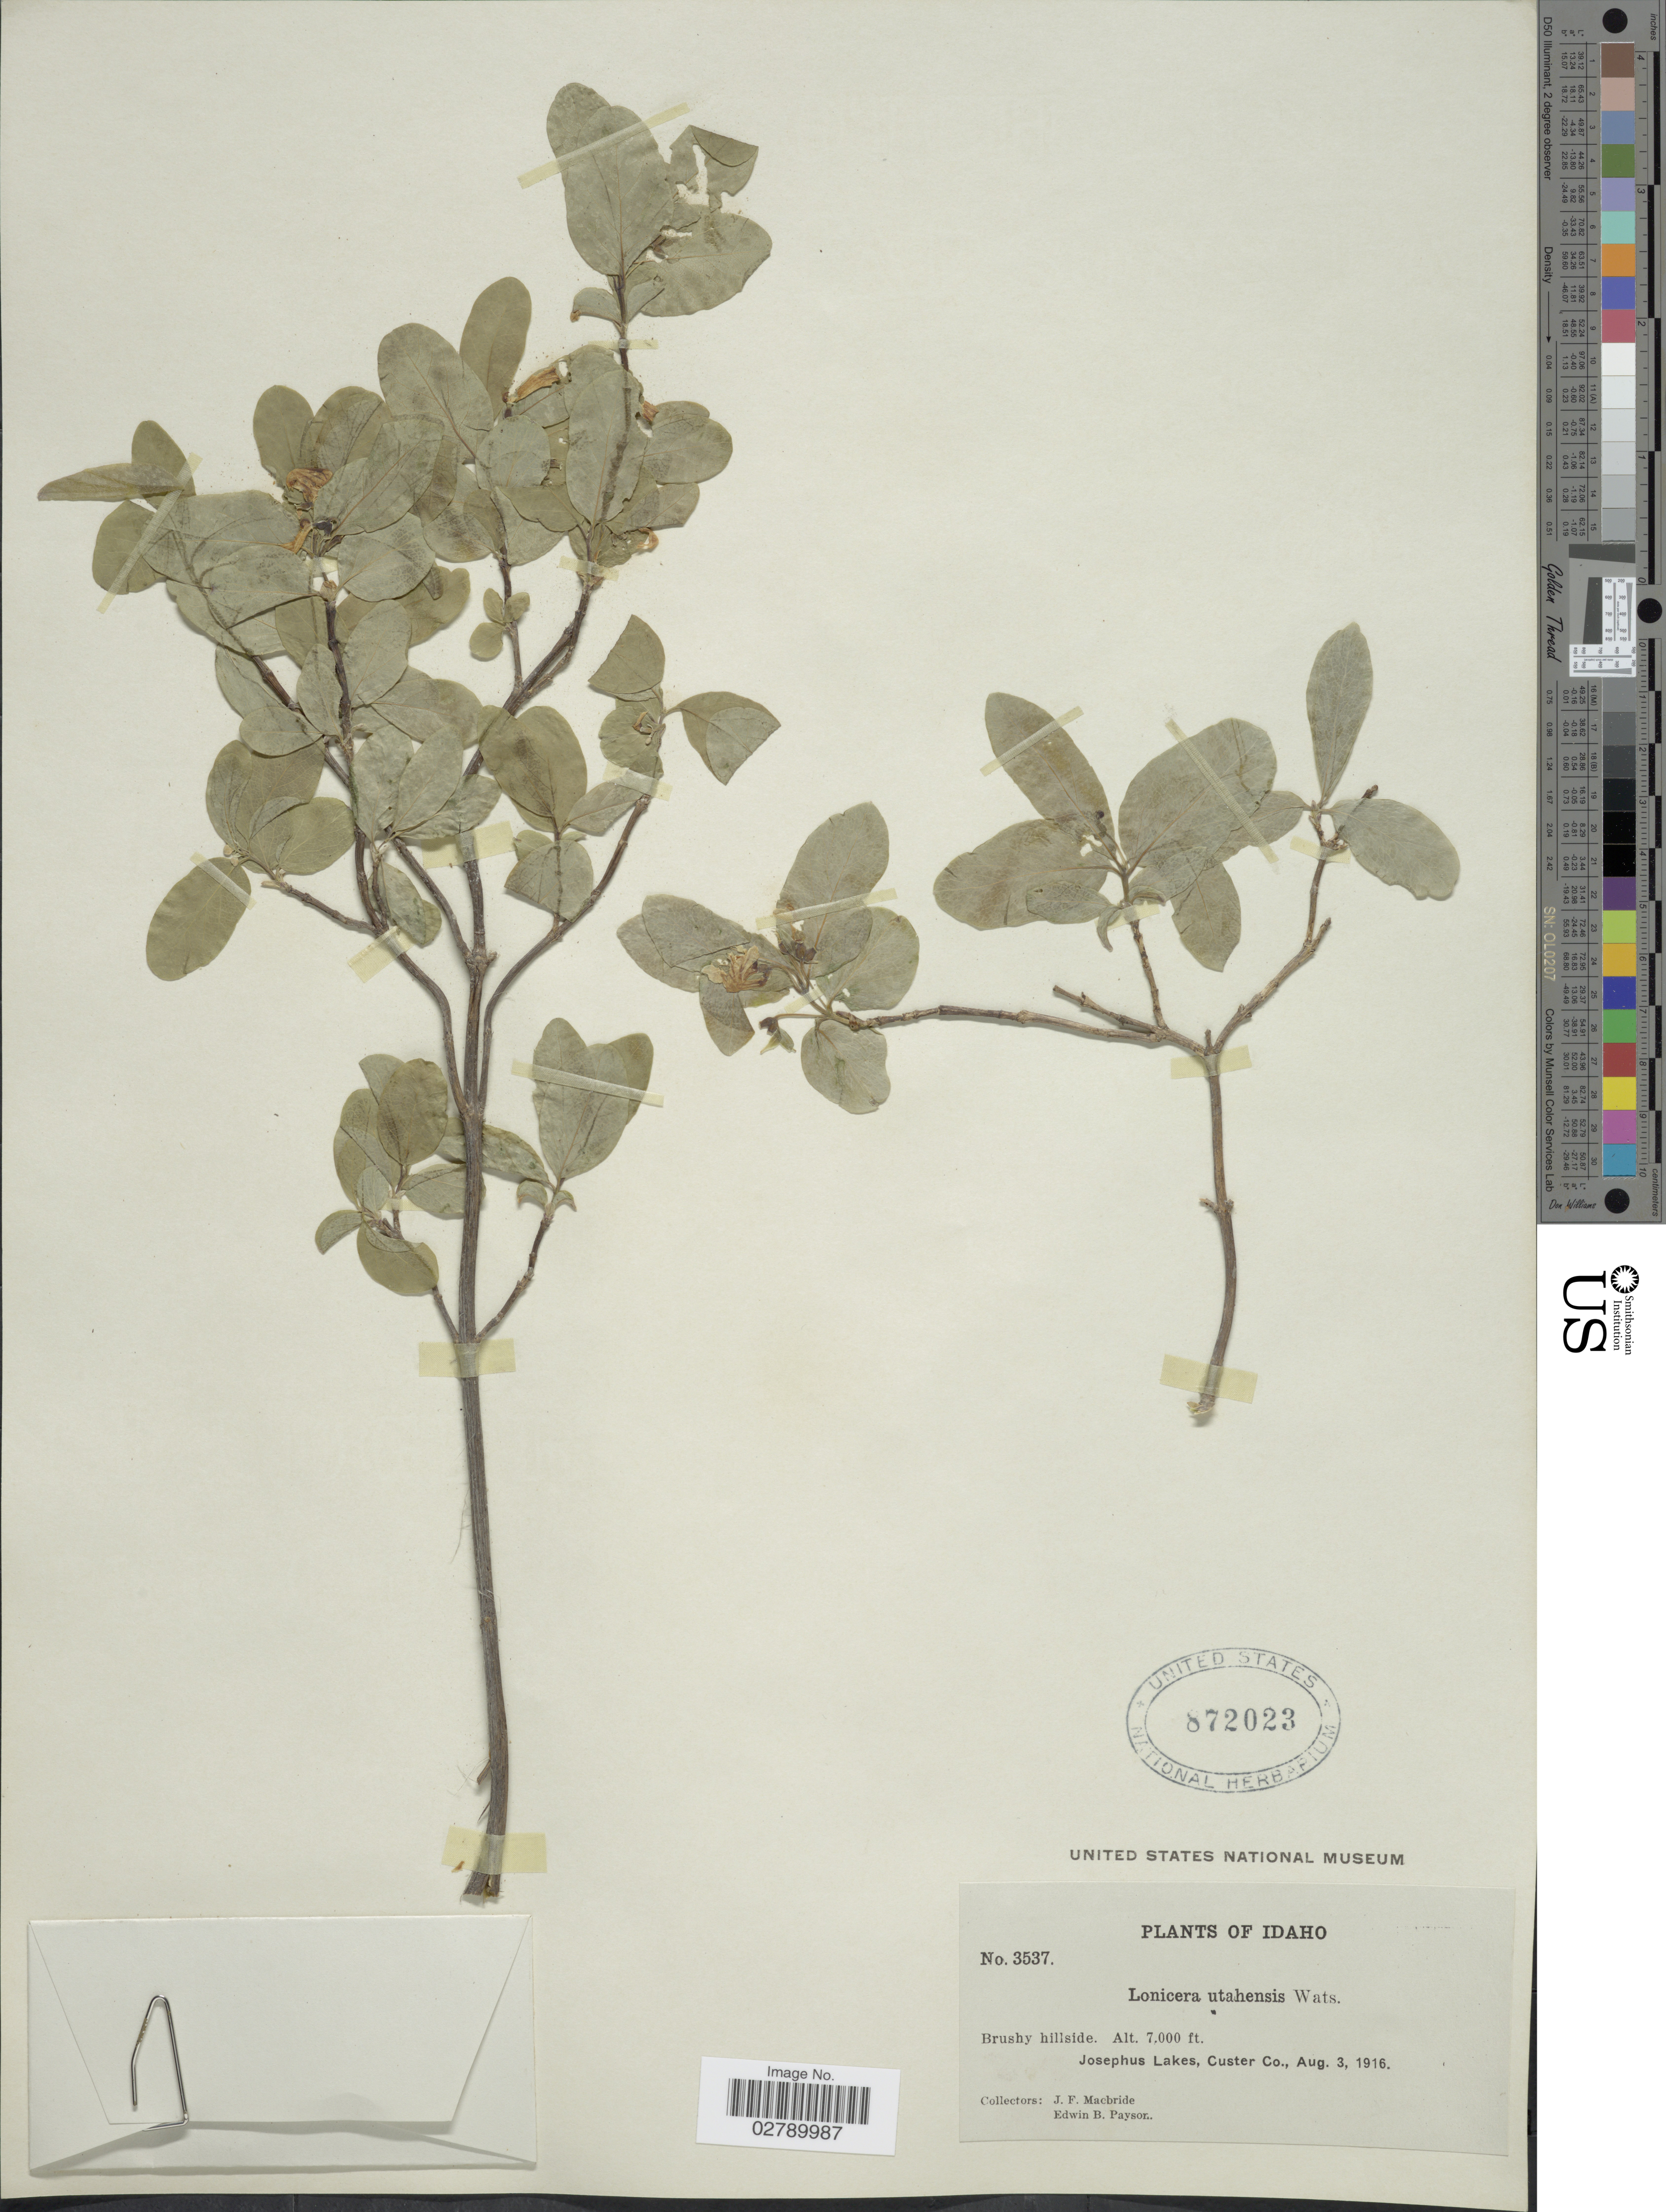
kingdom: Plantae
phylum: Tracheophyta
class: Magnoliopsida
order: Dipsacales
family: Caprifoliaceae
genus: Lonicera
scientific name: Lonicera utahensis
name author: S. Watson in C. King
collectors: J. F. Macbride & E. B. Payson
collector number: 3537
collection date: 1916-08-03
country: United States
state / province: Idaho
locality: Josephus Lakes, Custer Co.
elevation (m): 2134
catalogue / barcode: US 872023